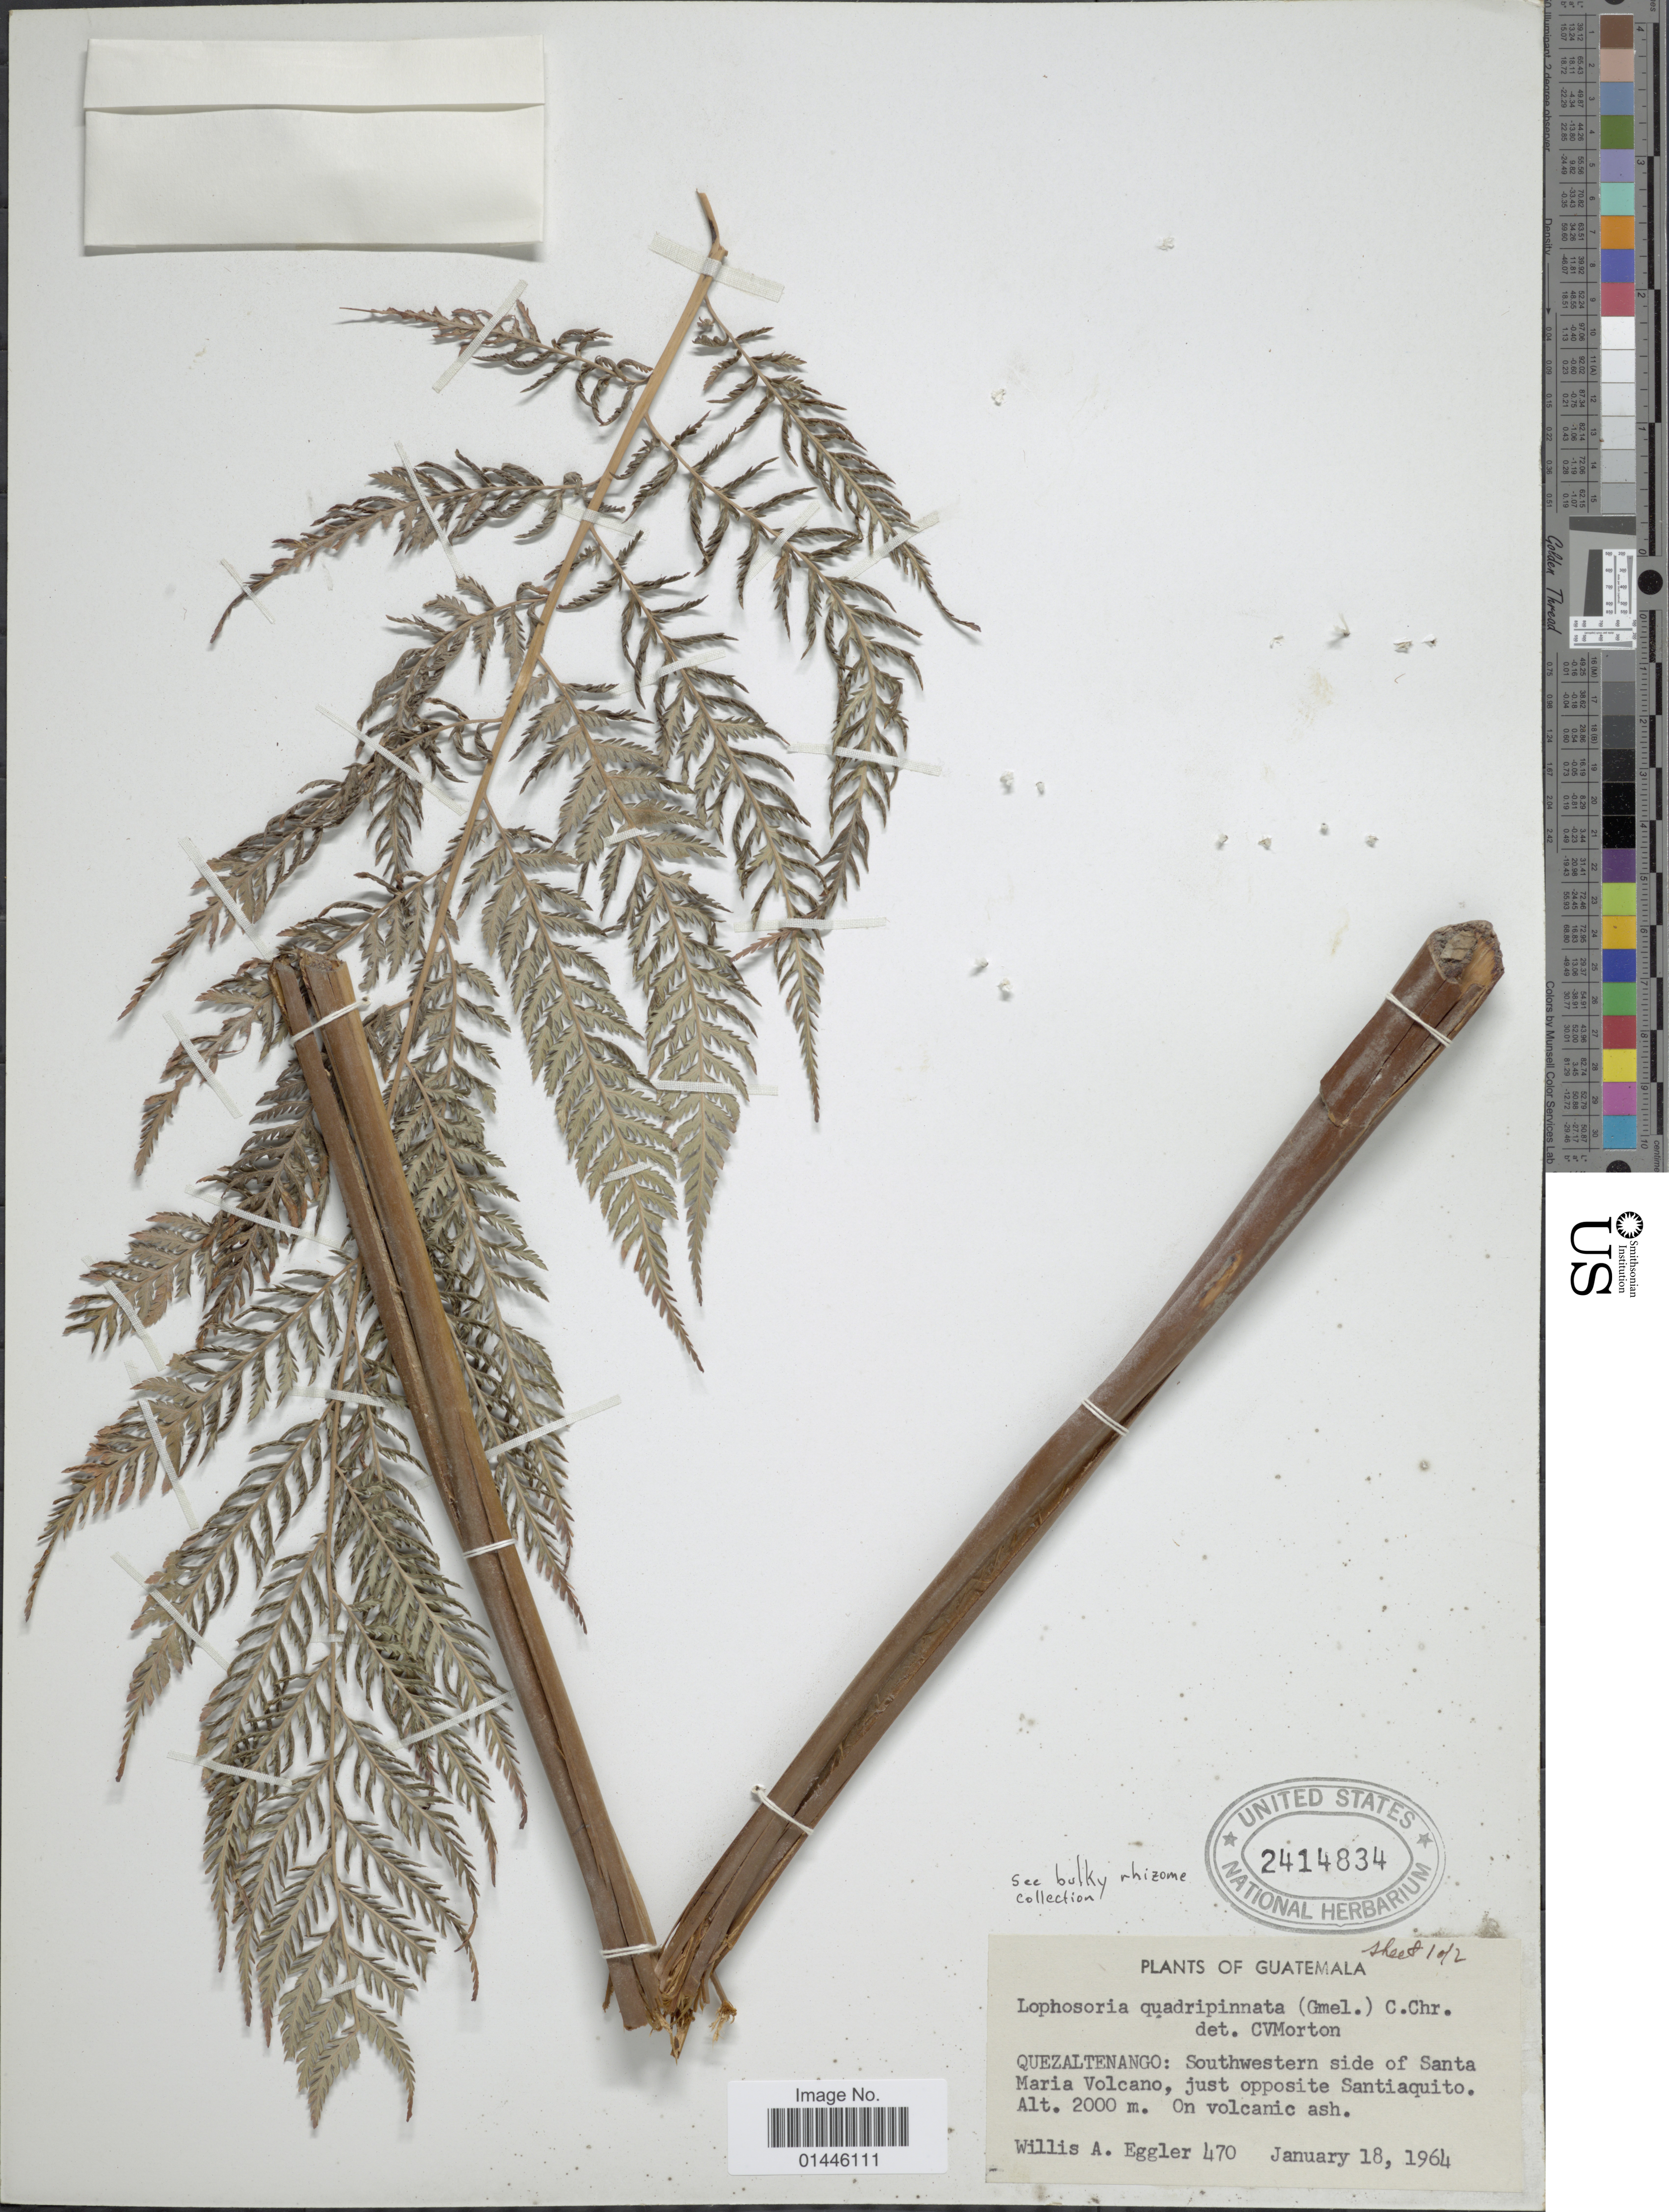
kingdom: Plantae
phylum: Tracheophyta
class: Polypodiopsida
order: Cyatheales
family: Dicksoniaceae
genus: Lophosoria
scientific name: Lophosoria quadripinnata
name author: (J.F. Gmel.) C. Chr.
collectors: W. A. Eggler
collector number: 470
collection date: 1964-01-18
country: Guatemala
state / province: Quetzaltenango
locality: Southwestern side of Santa Maria Volcano, just opposite Santiaquito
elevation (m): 2000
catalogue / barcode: US 2414834